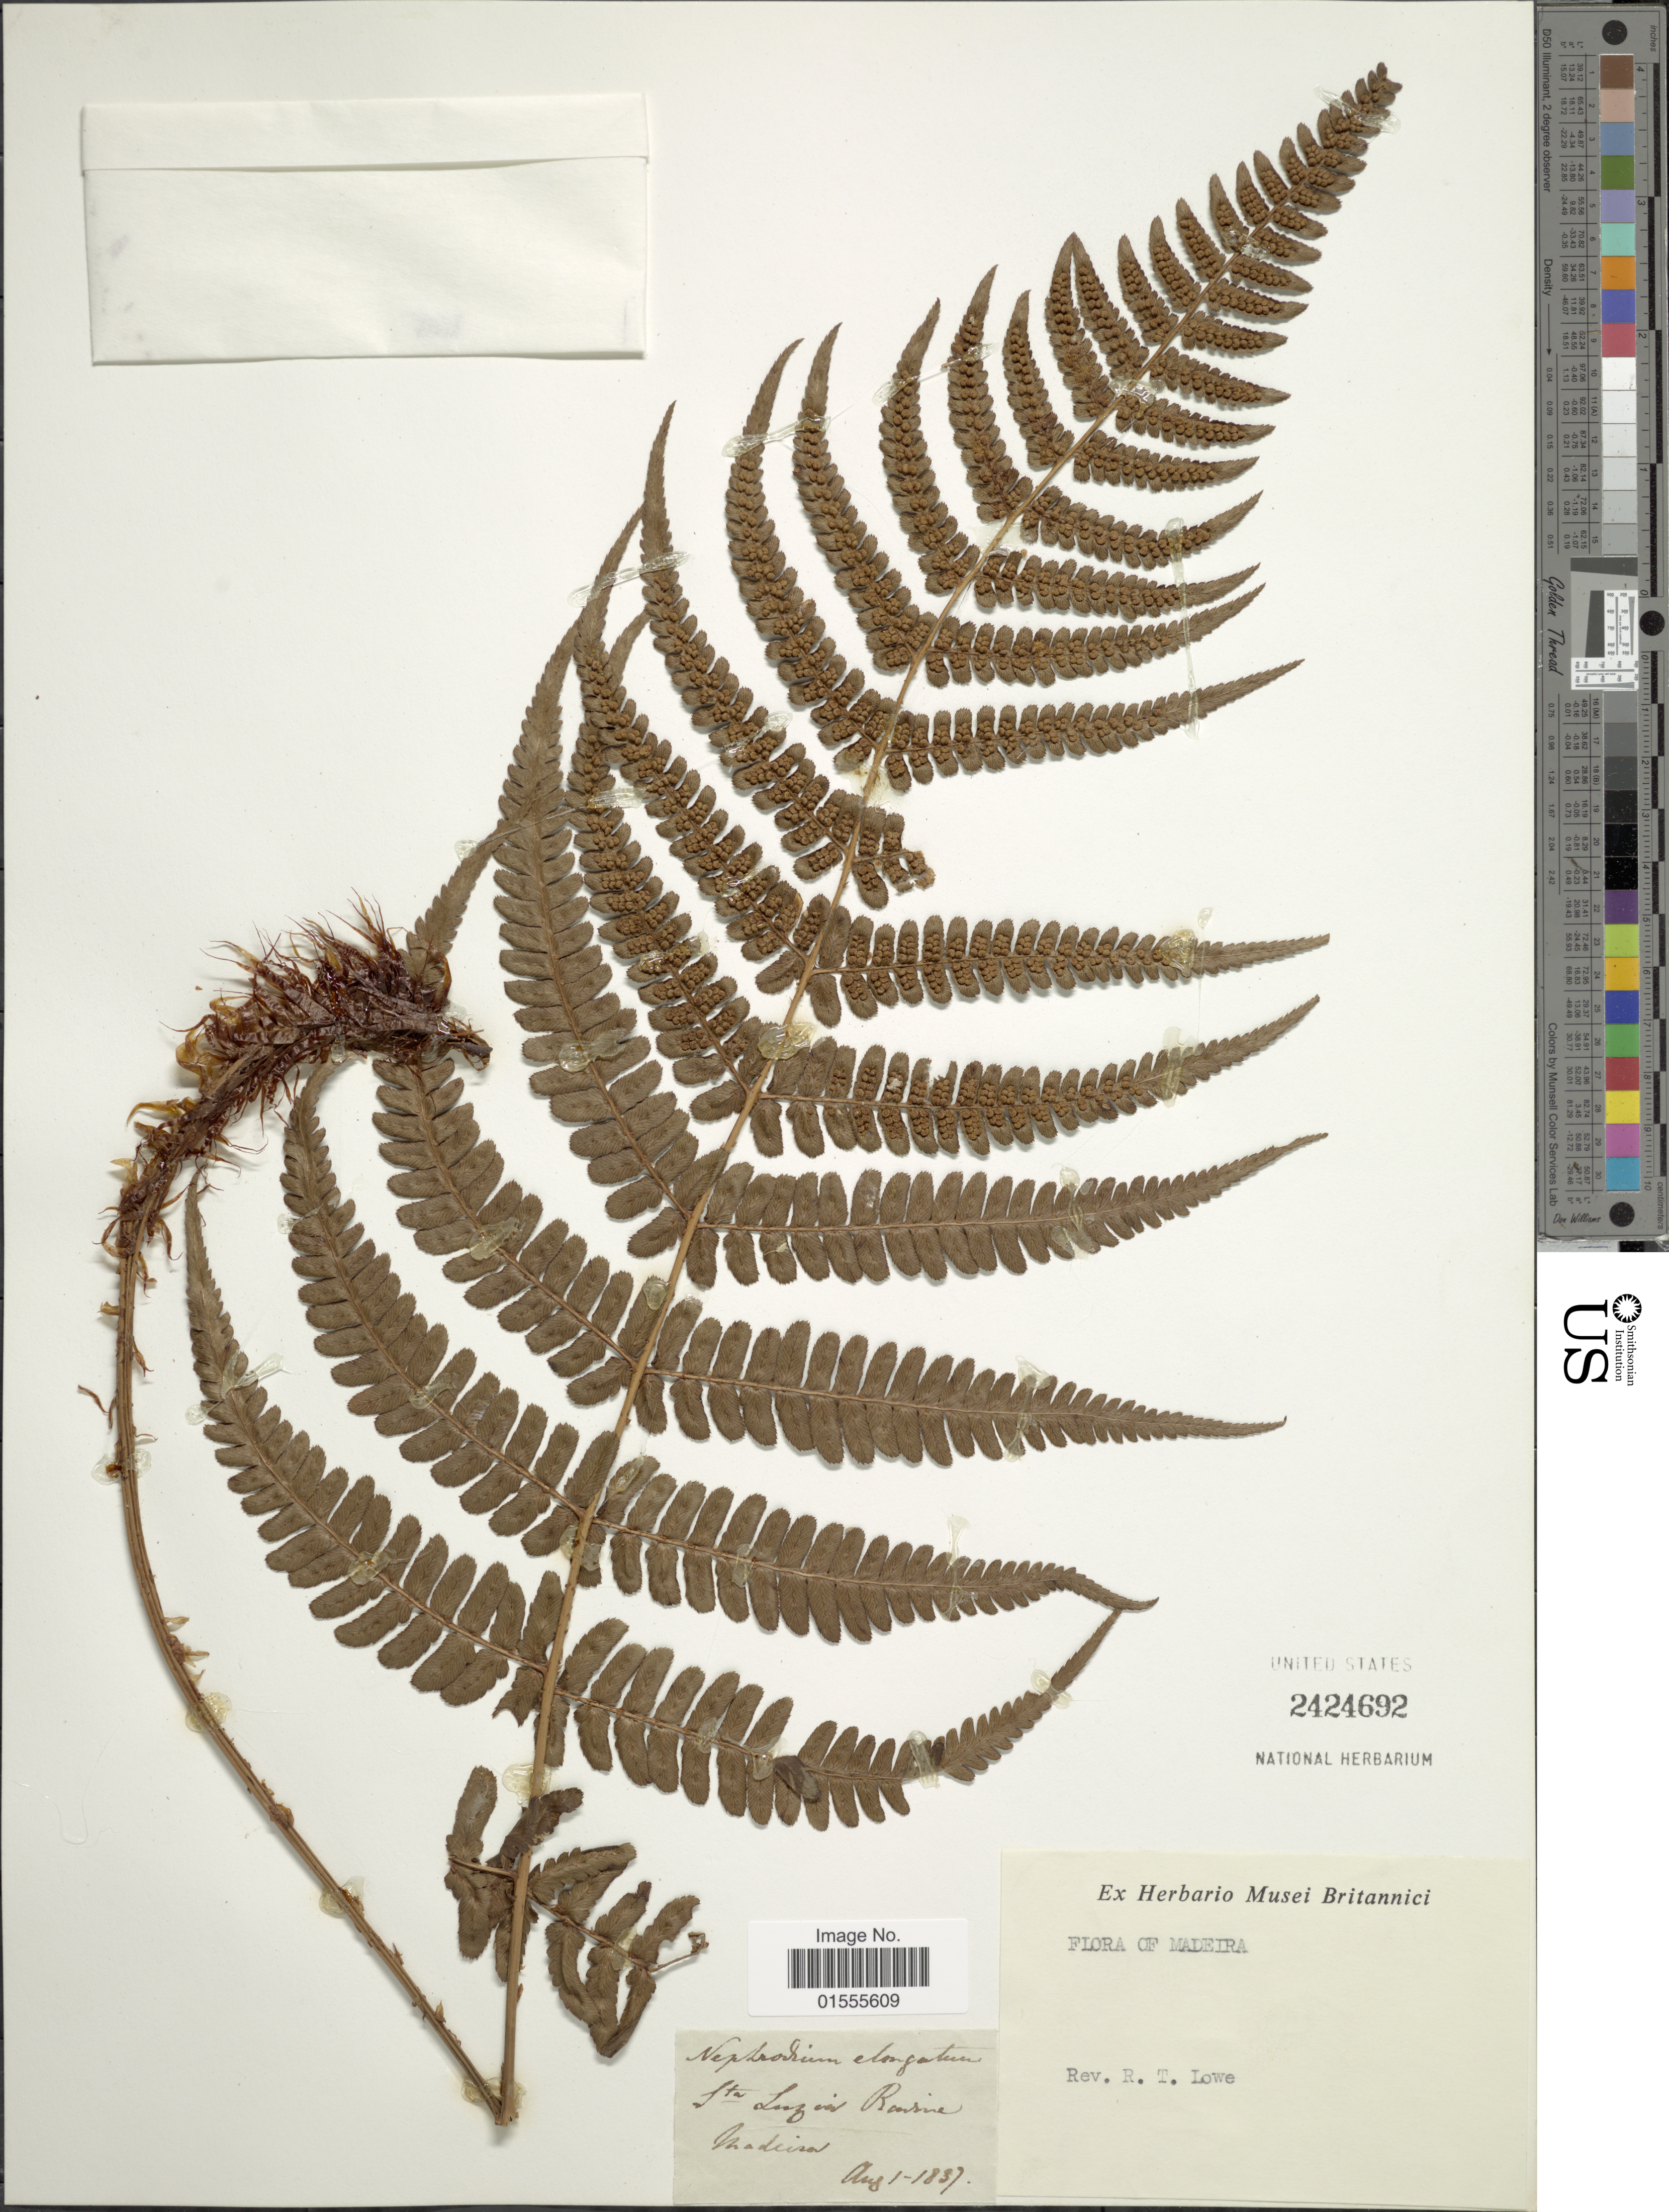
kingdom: Plantae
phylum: Tracheophyta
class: Polypodiopsida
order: Polypodiales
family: Dryopteridaceae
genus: Dryopteris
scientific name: Dryopteris aitoniana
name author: Pic. Serm.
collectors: R. T. Lowe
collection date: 1837-08-01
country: Portugal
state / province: Madeira (Aut. Reg.)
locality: Sta Luz in ra [illegible text]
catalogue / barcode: US 2424692